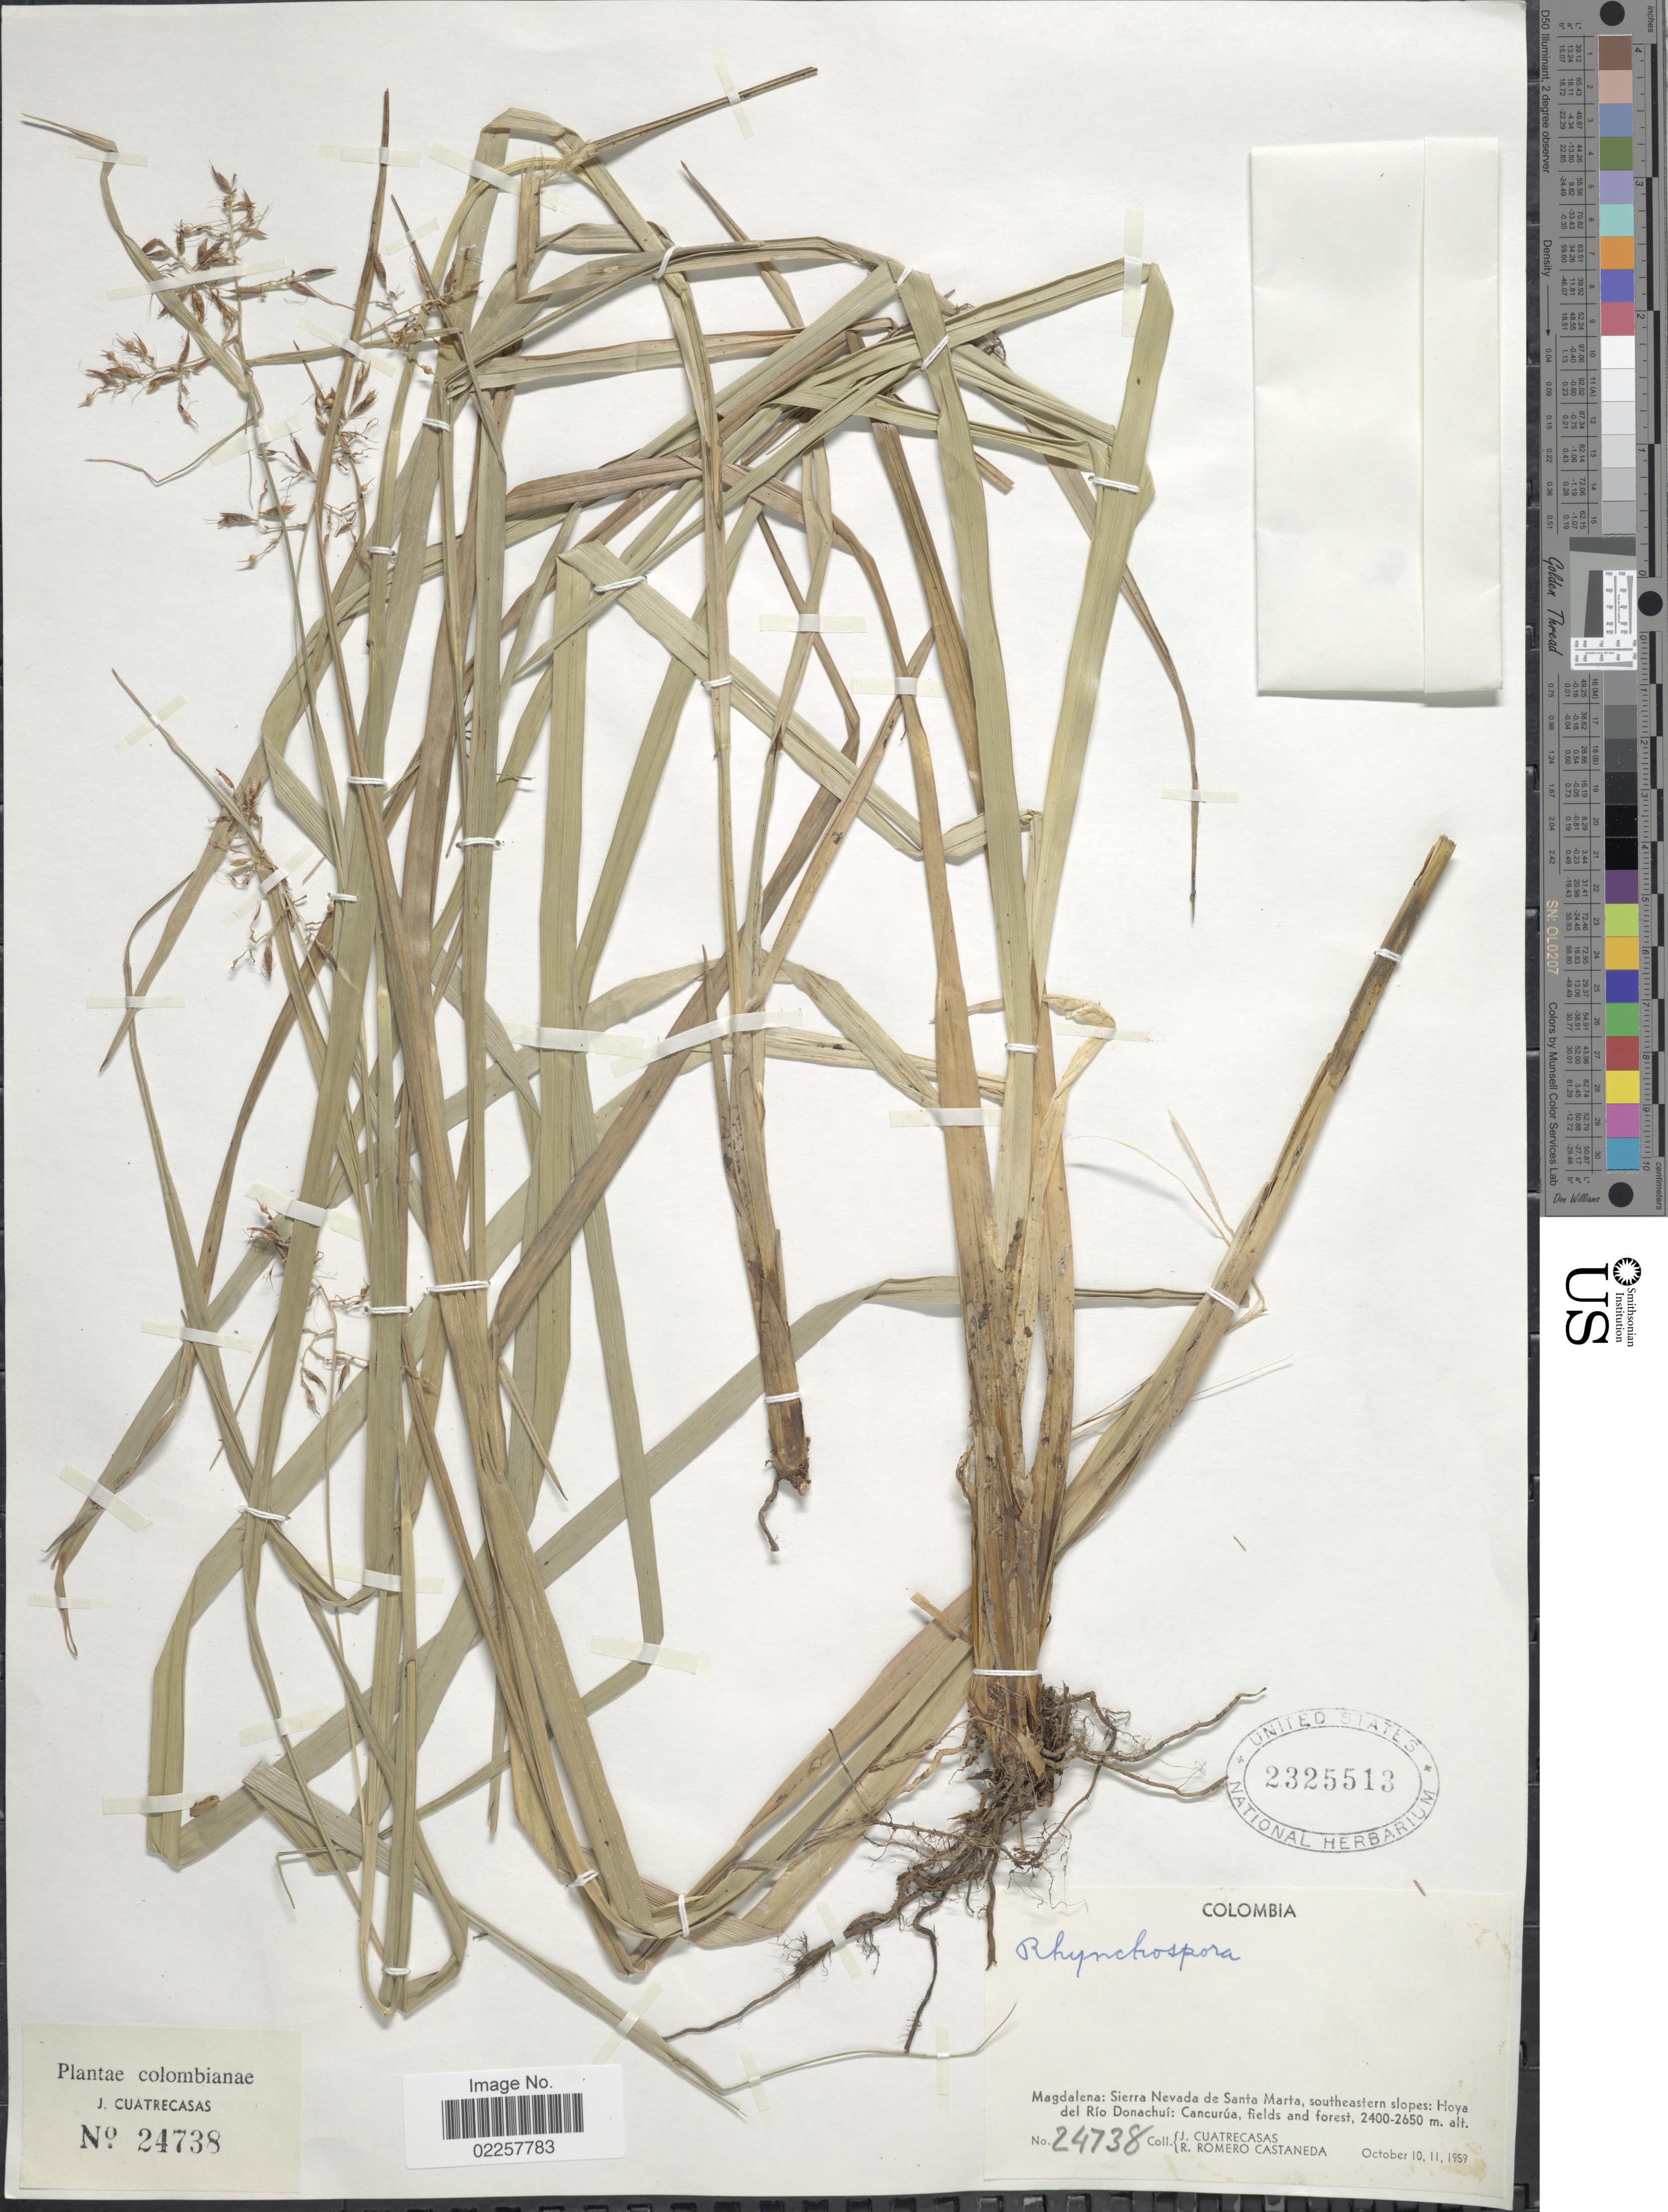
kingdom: Plantae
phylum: Tracheophyta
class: Liliopsida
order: Poales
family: Cyperaceae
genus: Rhynchospora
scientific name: Rhynchospora sp.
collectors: J. Cuatrecasas & R. Romero Castañeda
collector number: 24738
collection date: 1959-10-10/1959-10-11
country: Colombia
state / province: Magdalena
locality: Sierra Nevada de Santa Marta, southeastern slopes: Hoya del Rio Donachui: Cancurua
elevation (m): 2400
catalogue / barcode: US 2325513